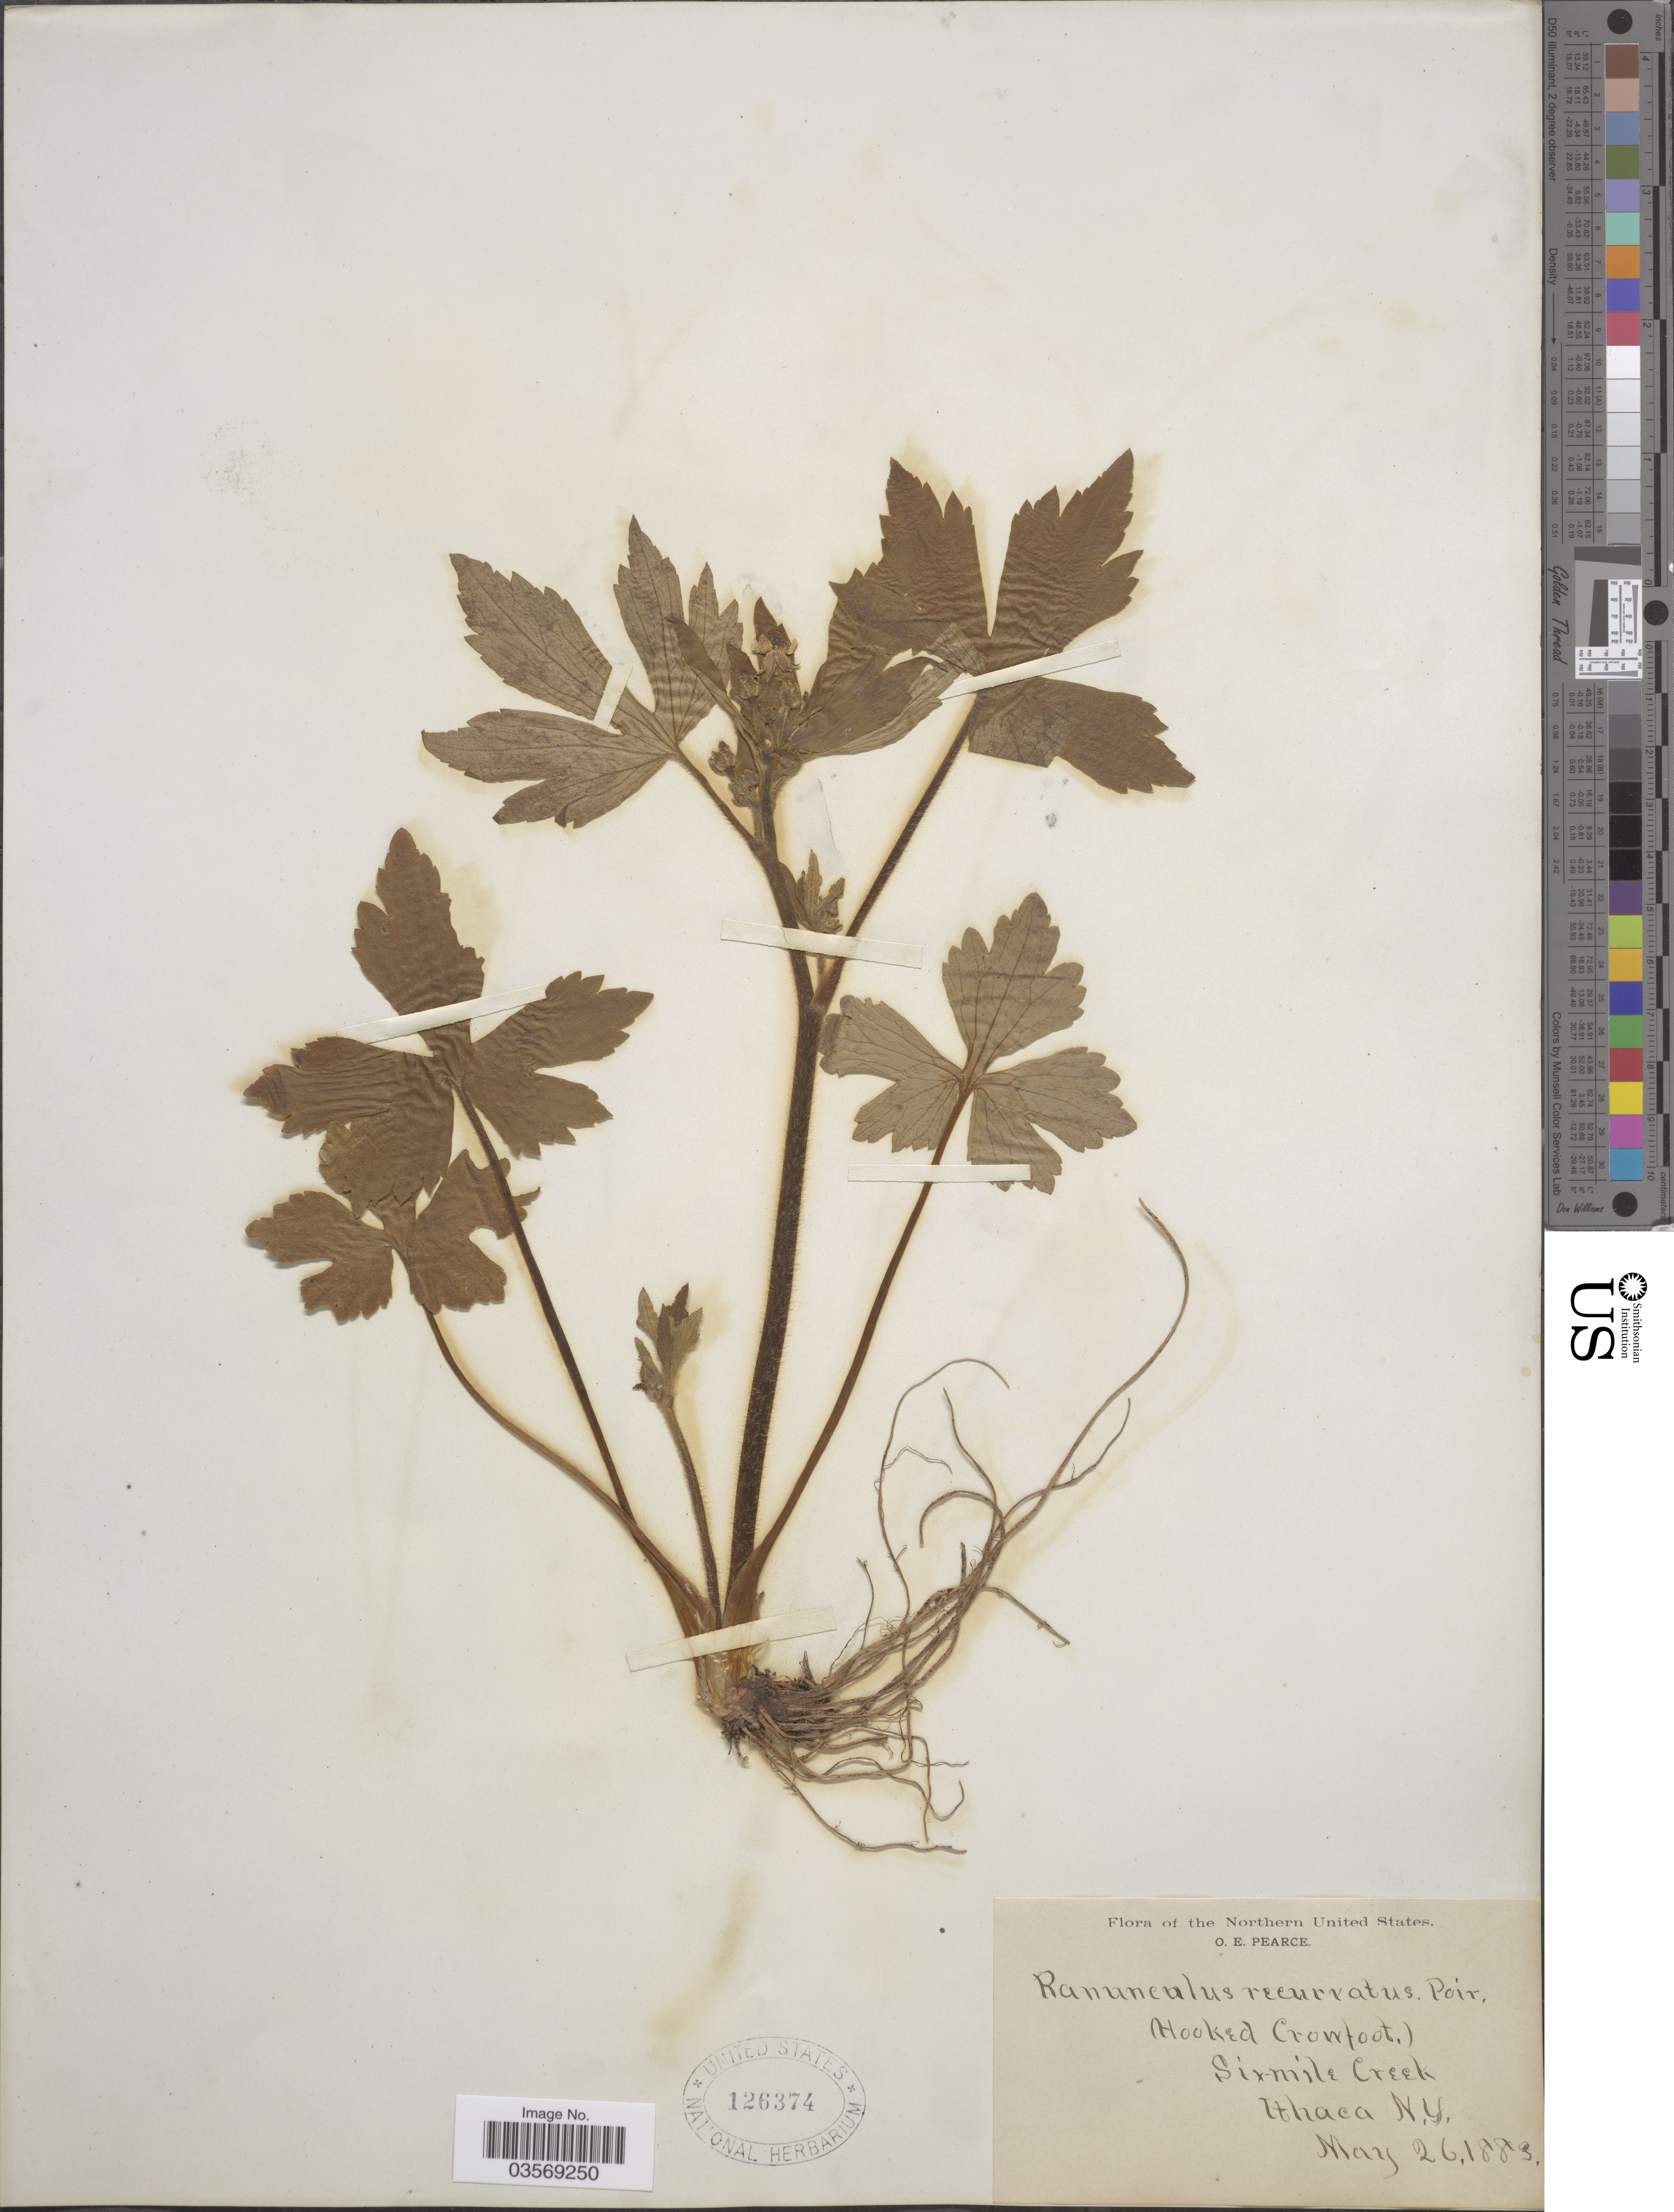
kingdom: Plantae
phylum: Tracheophyta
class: Magnoliopsida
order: Ranunculales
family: Ranunculaceae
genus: Ranunculus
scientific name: Ranunculus recurvatus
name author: Poir.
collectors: O. E. Pearce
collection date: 1883-05-26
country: United States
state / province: New York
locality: The Northern United States. Six-mile Creek Ithaca.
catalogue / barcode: US 126374